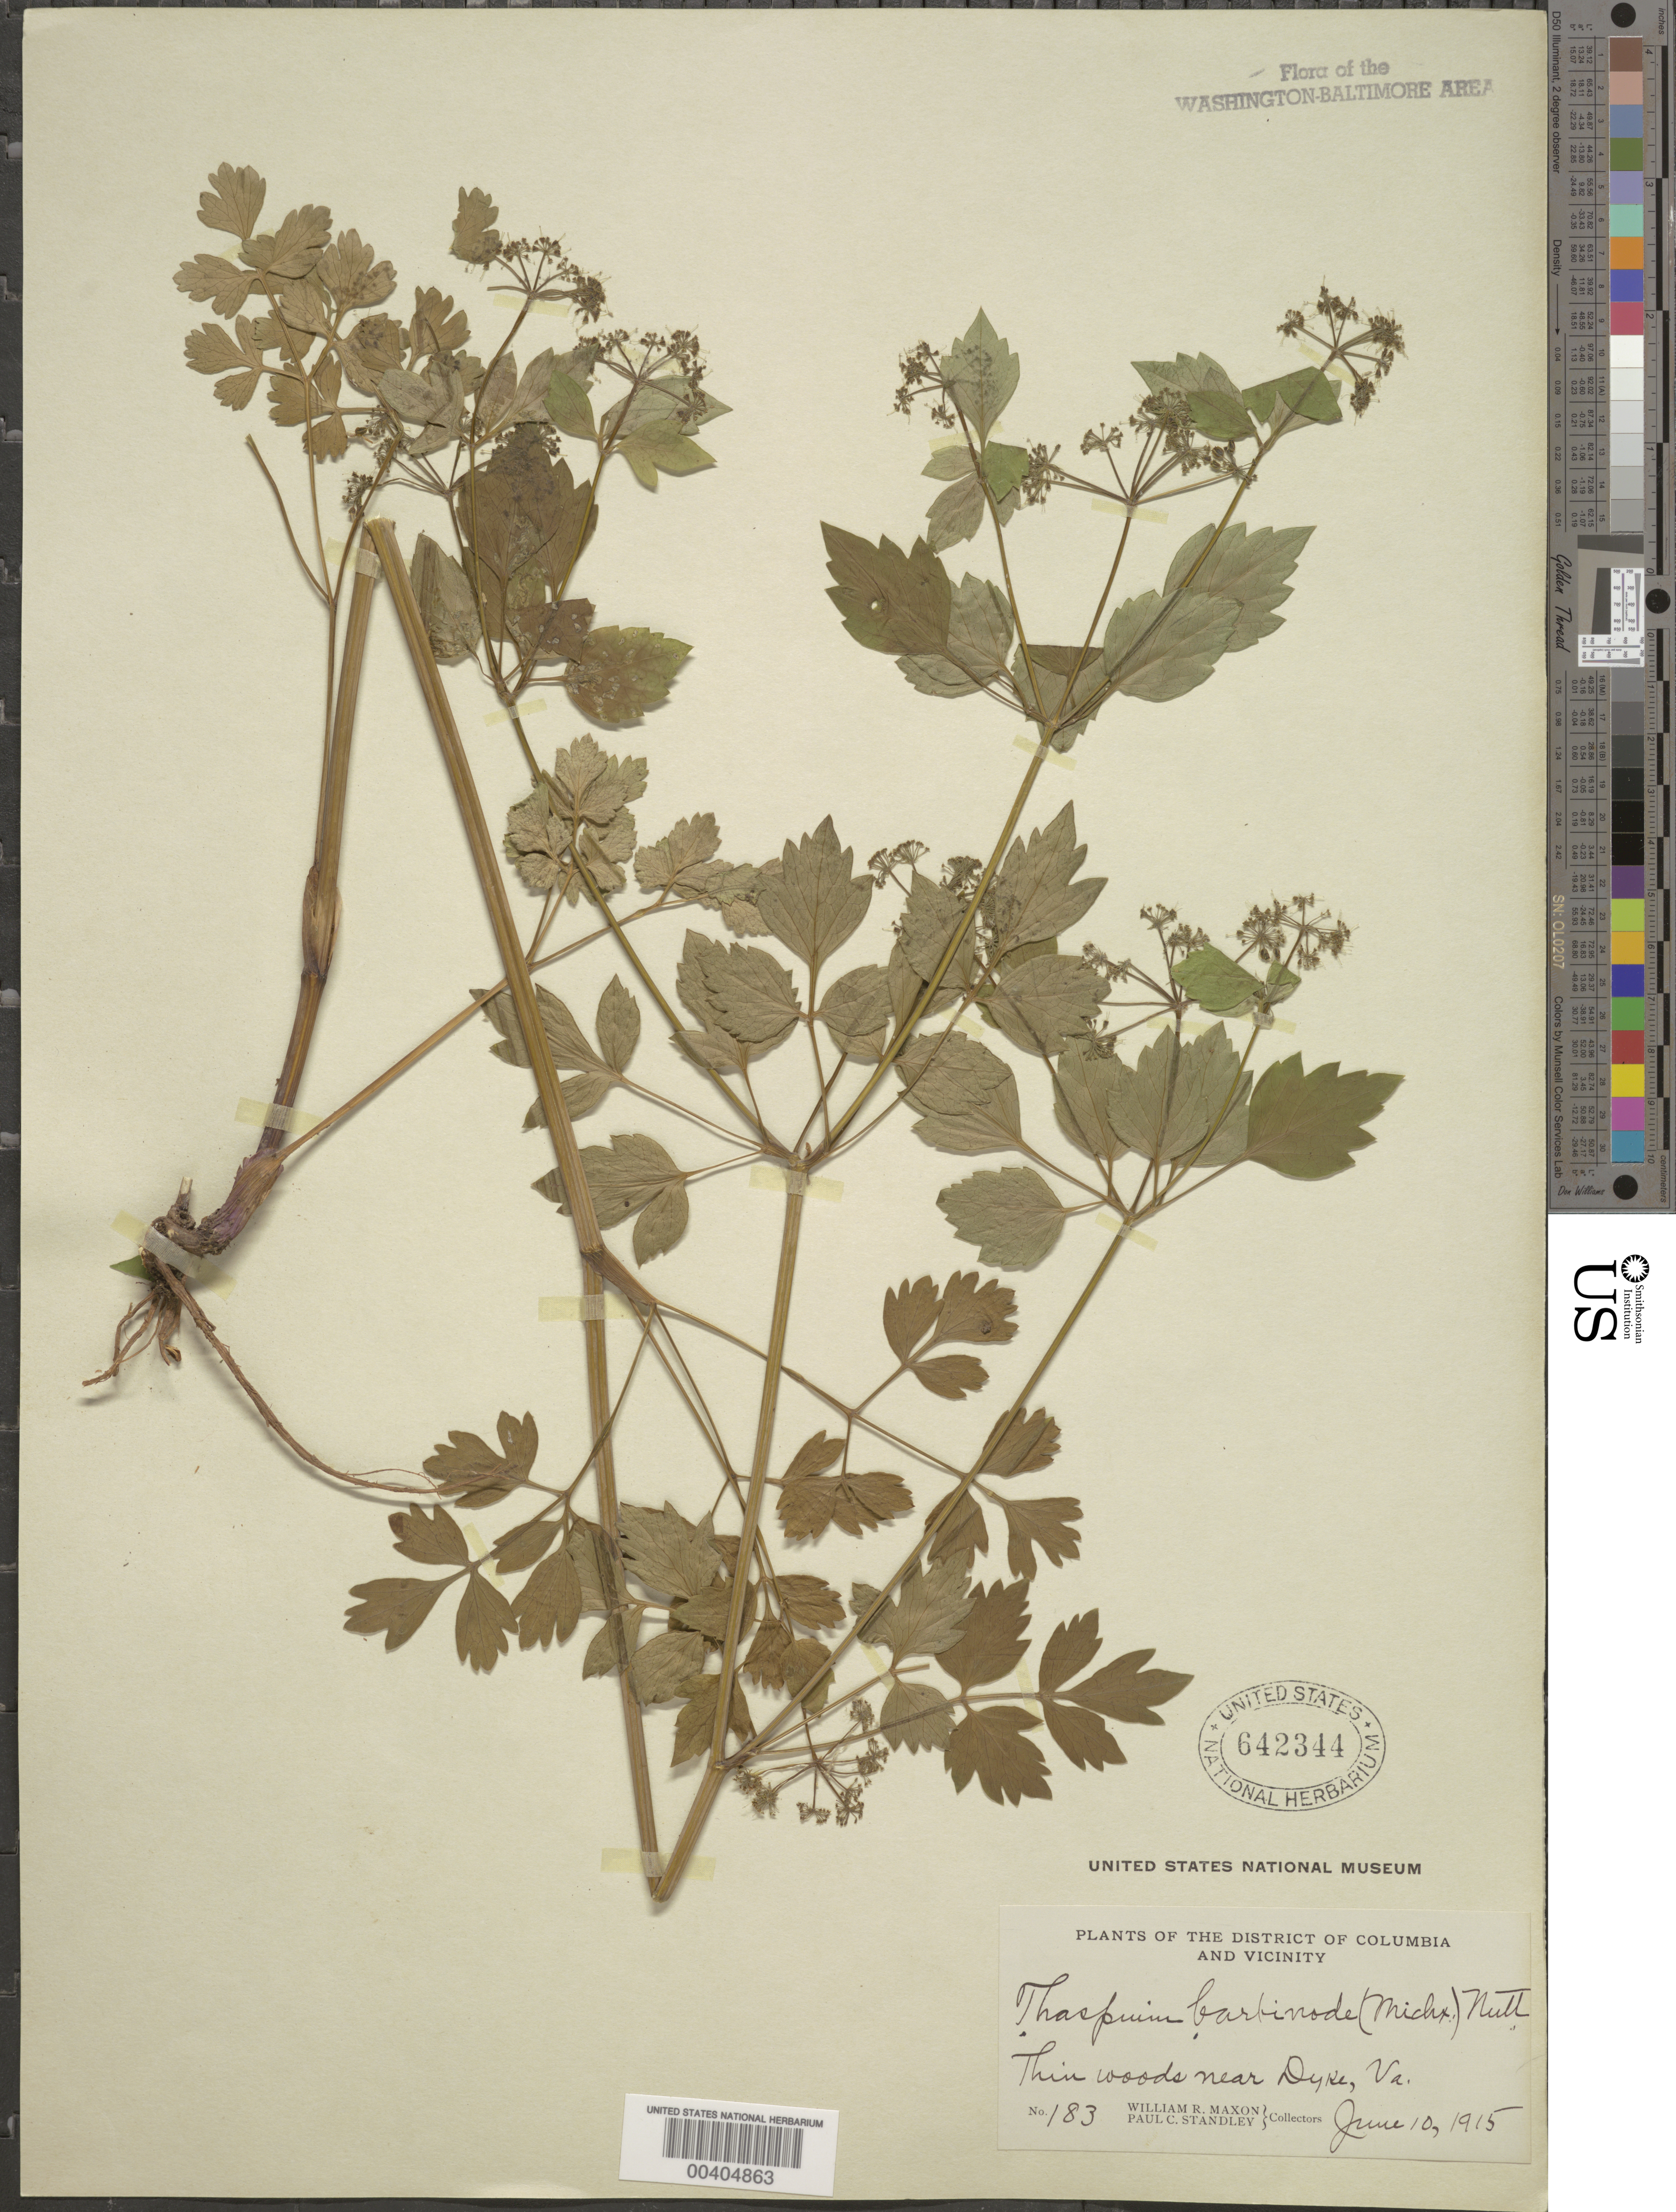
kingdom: Plantae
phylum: Tracheophyta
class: Magnoliopsida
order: Apiales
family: Apiaceae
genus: Thaspium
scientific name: Thaspium barbinode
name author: (Michx.) Nutt.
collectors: W. R. Maxon & P. C. Standley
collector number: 103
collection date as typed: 10 Jun 1915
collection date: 1915-06-10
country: United States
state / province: Virginia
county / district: Fairfax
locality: Dyke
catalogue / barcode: US 642344